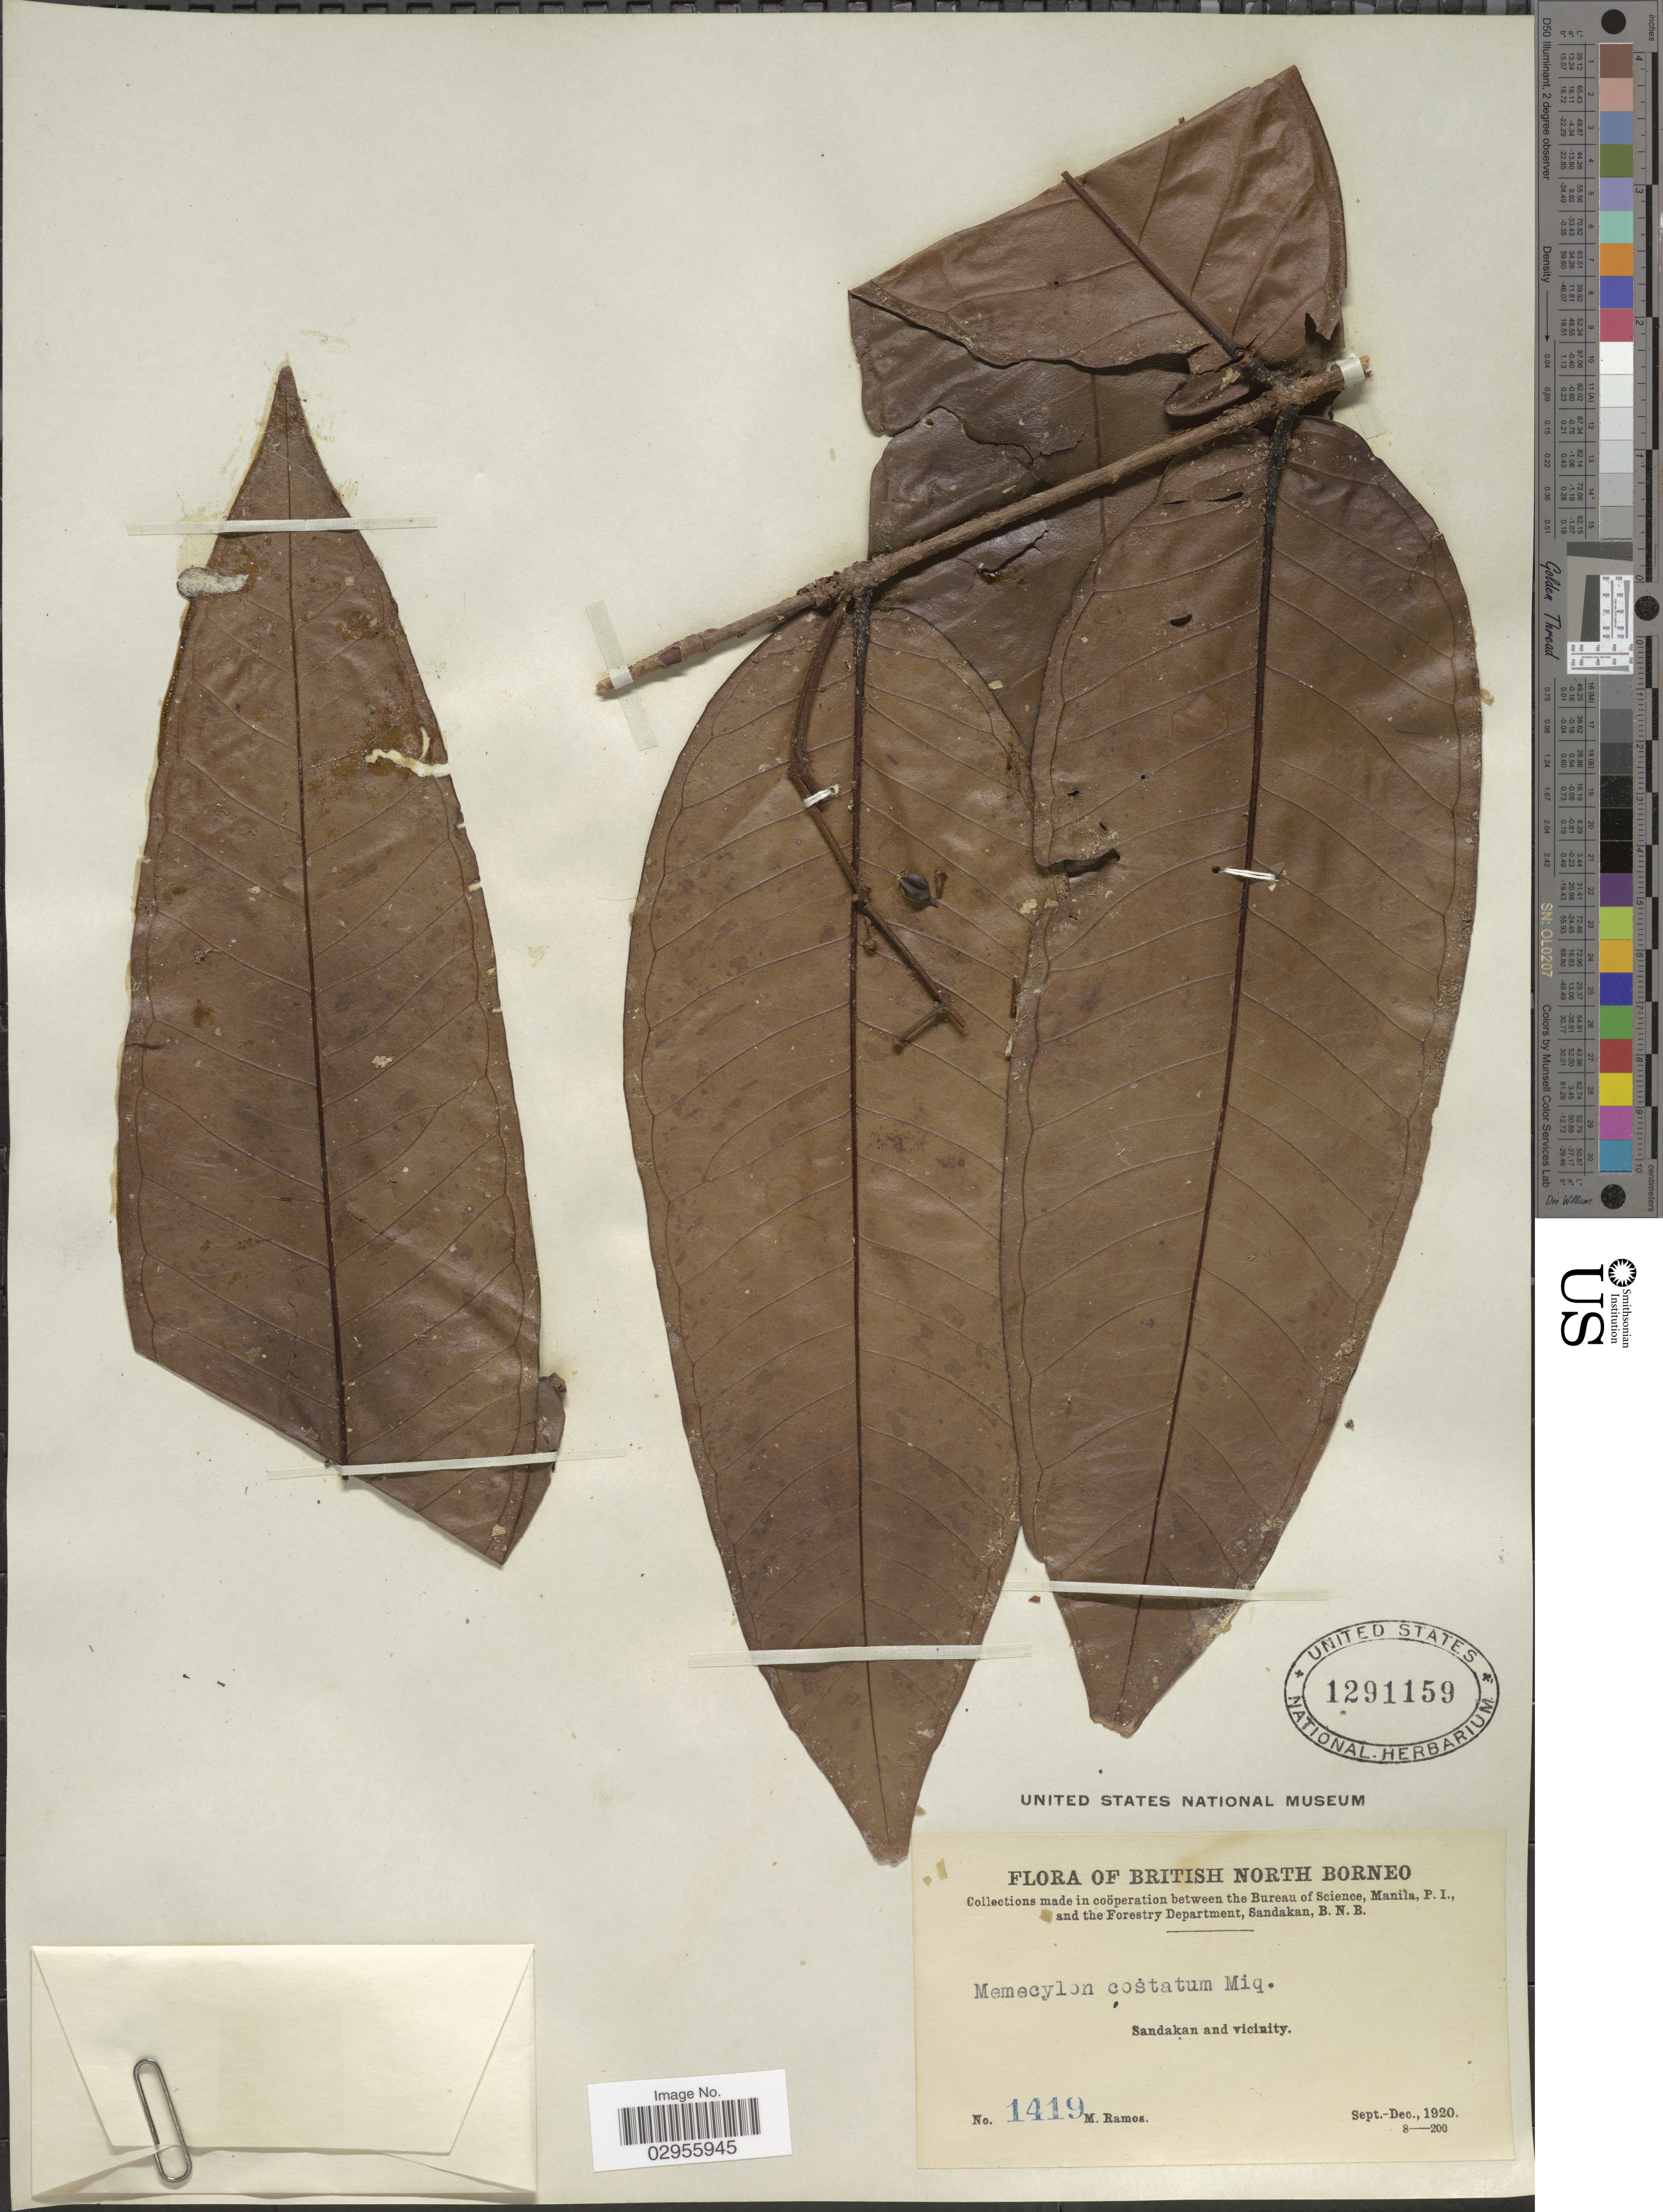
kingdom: Plantae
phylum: Tracheophyta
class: Magnoliopsida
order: Myrtales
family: Melastomataceae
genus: Memecylon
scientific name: Memecylon costatum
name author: Miq.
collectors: M. Ramos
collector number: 1419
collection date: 1920-09/1920-12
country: Malaysia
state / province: Sabah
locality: British North Borneo. Sandakan and vicinity.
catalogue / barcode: US 1291159